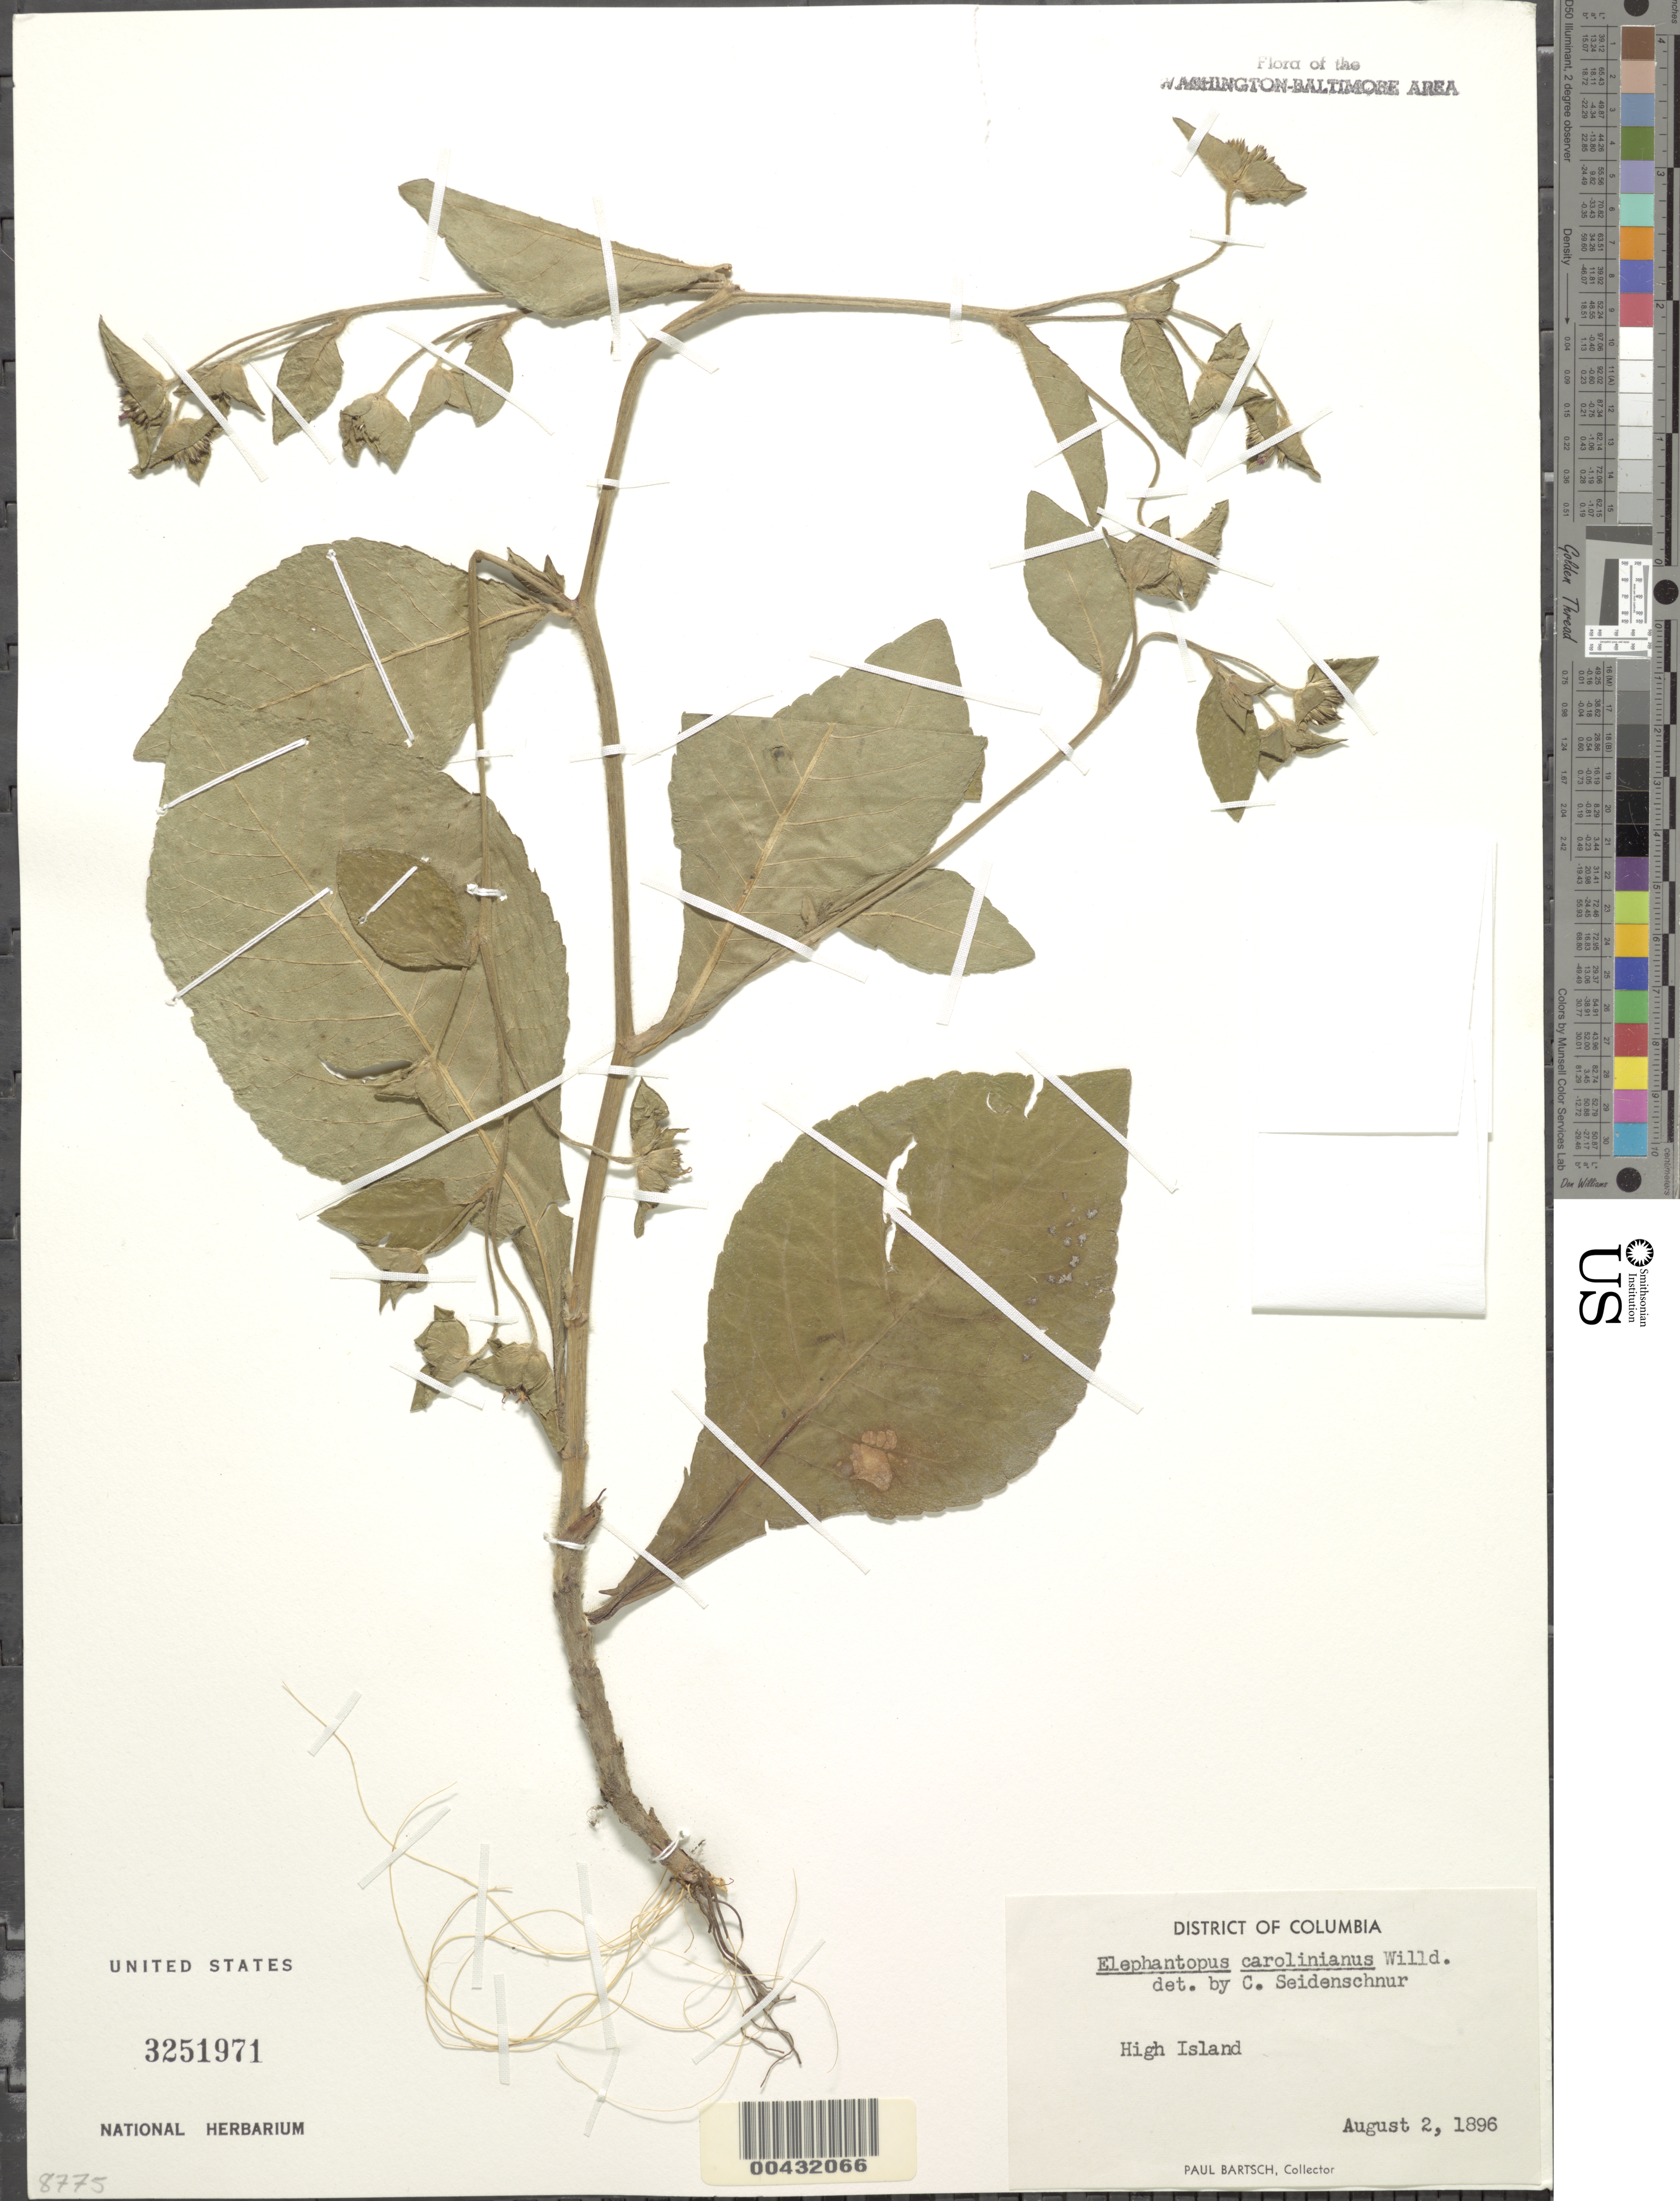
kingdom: Plantae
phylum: Tracheophyta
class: Magnoliopsida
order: Asterales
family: Asteraceae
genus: Elephantopus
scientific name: Elephantopus carolinianus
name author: Raeusch.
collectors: P. Bartsch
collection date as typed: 02 Aug 1896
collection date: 1896-08-02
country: United States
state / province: Maryland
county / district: Montgomery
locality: High Island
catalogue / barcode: US 3251971